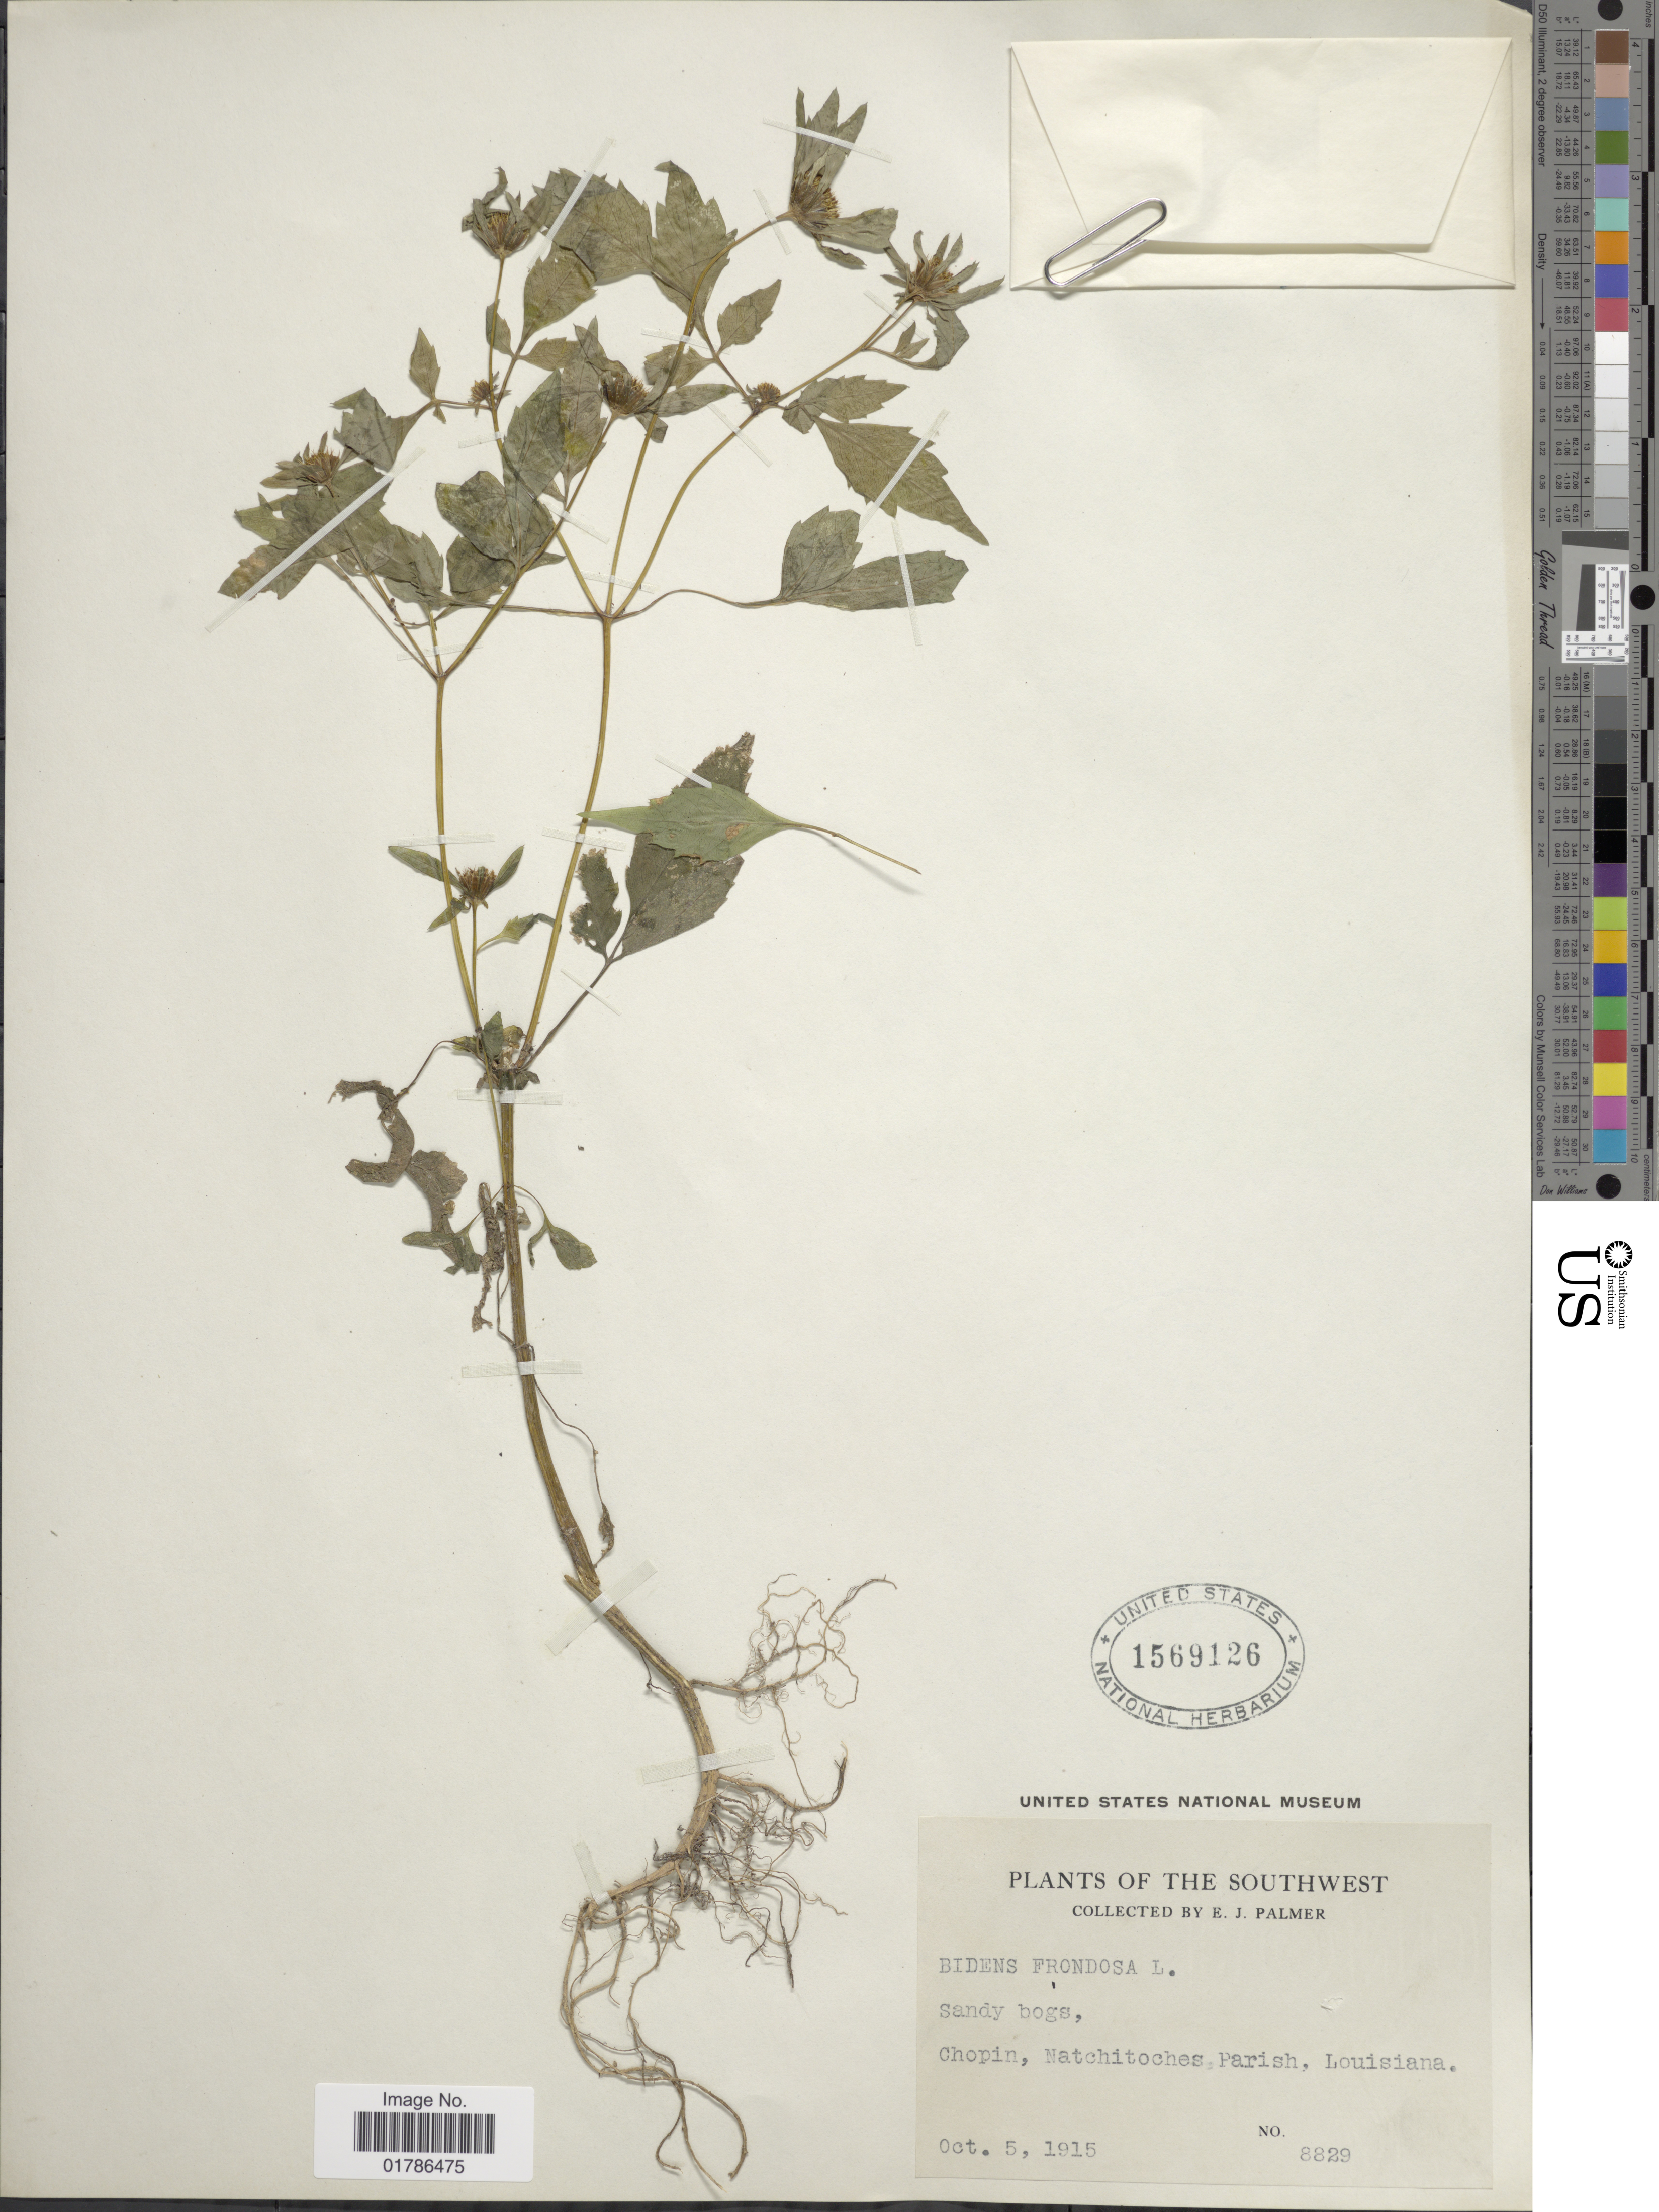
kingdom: Plantae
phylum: Tracheophyta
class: Magnoliopsida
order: Asterales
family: Asteraceae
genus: Bidens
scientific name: Bidens frondosa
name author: L.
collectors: E. J. Palmer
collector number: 8829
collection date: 1915-10-05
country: United States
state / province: Louisiana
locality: Southwest, Chopin, Natchitoches, Parish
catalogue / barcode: US 1569126